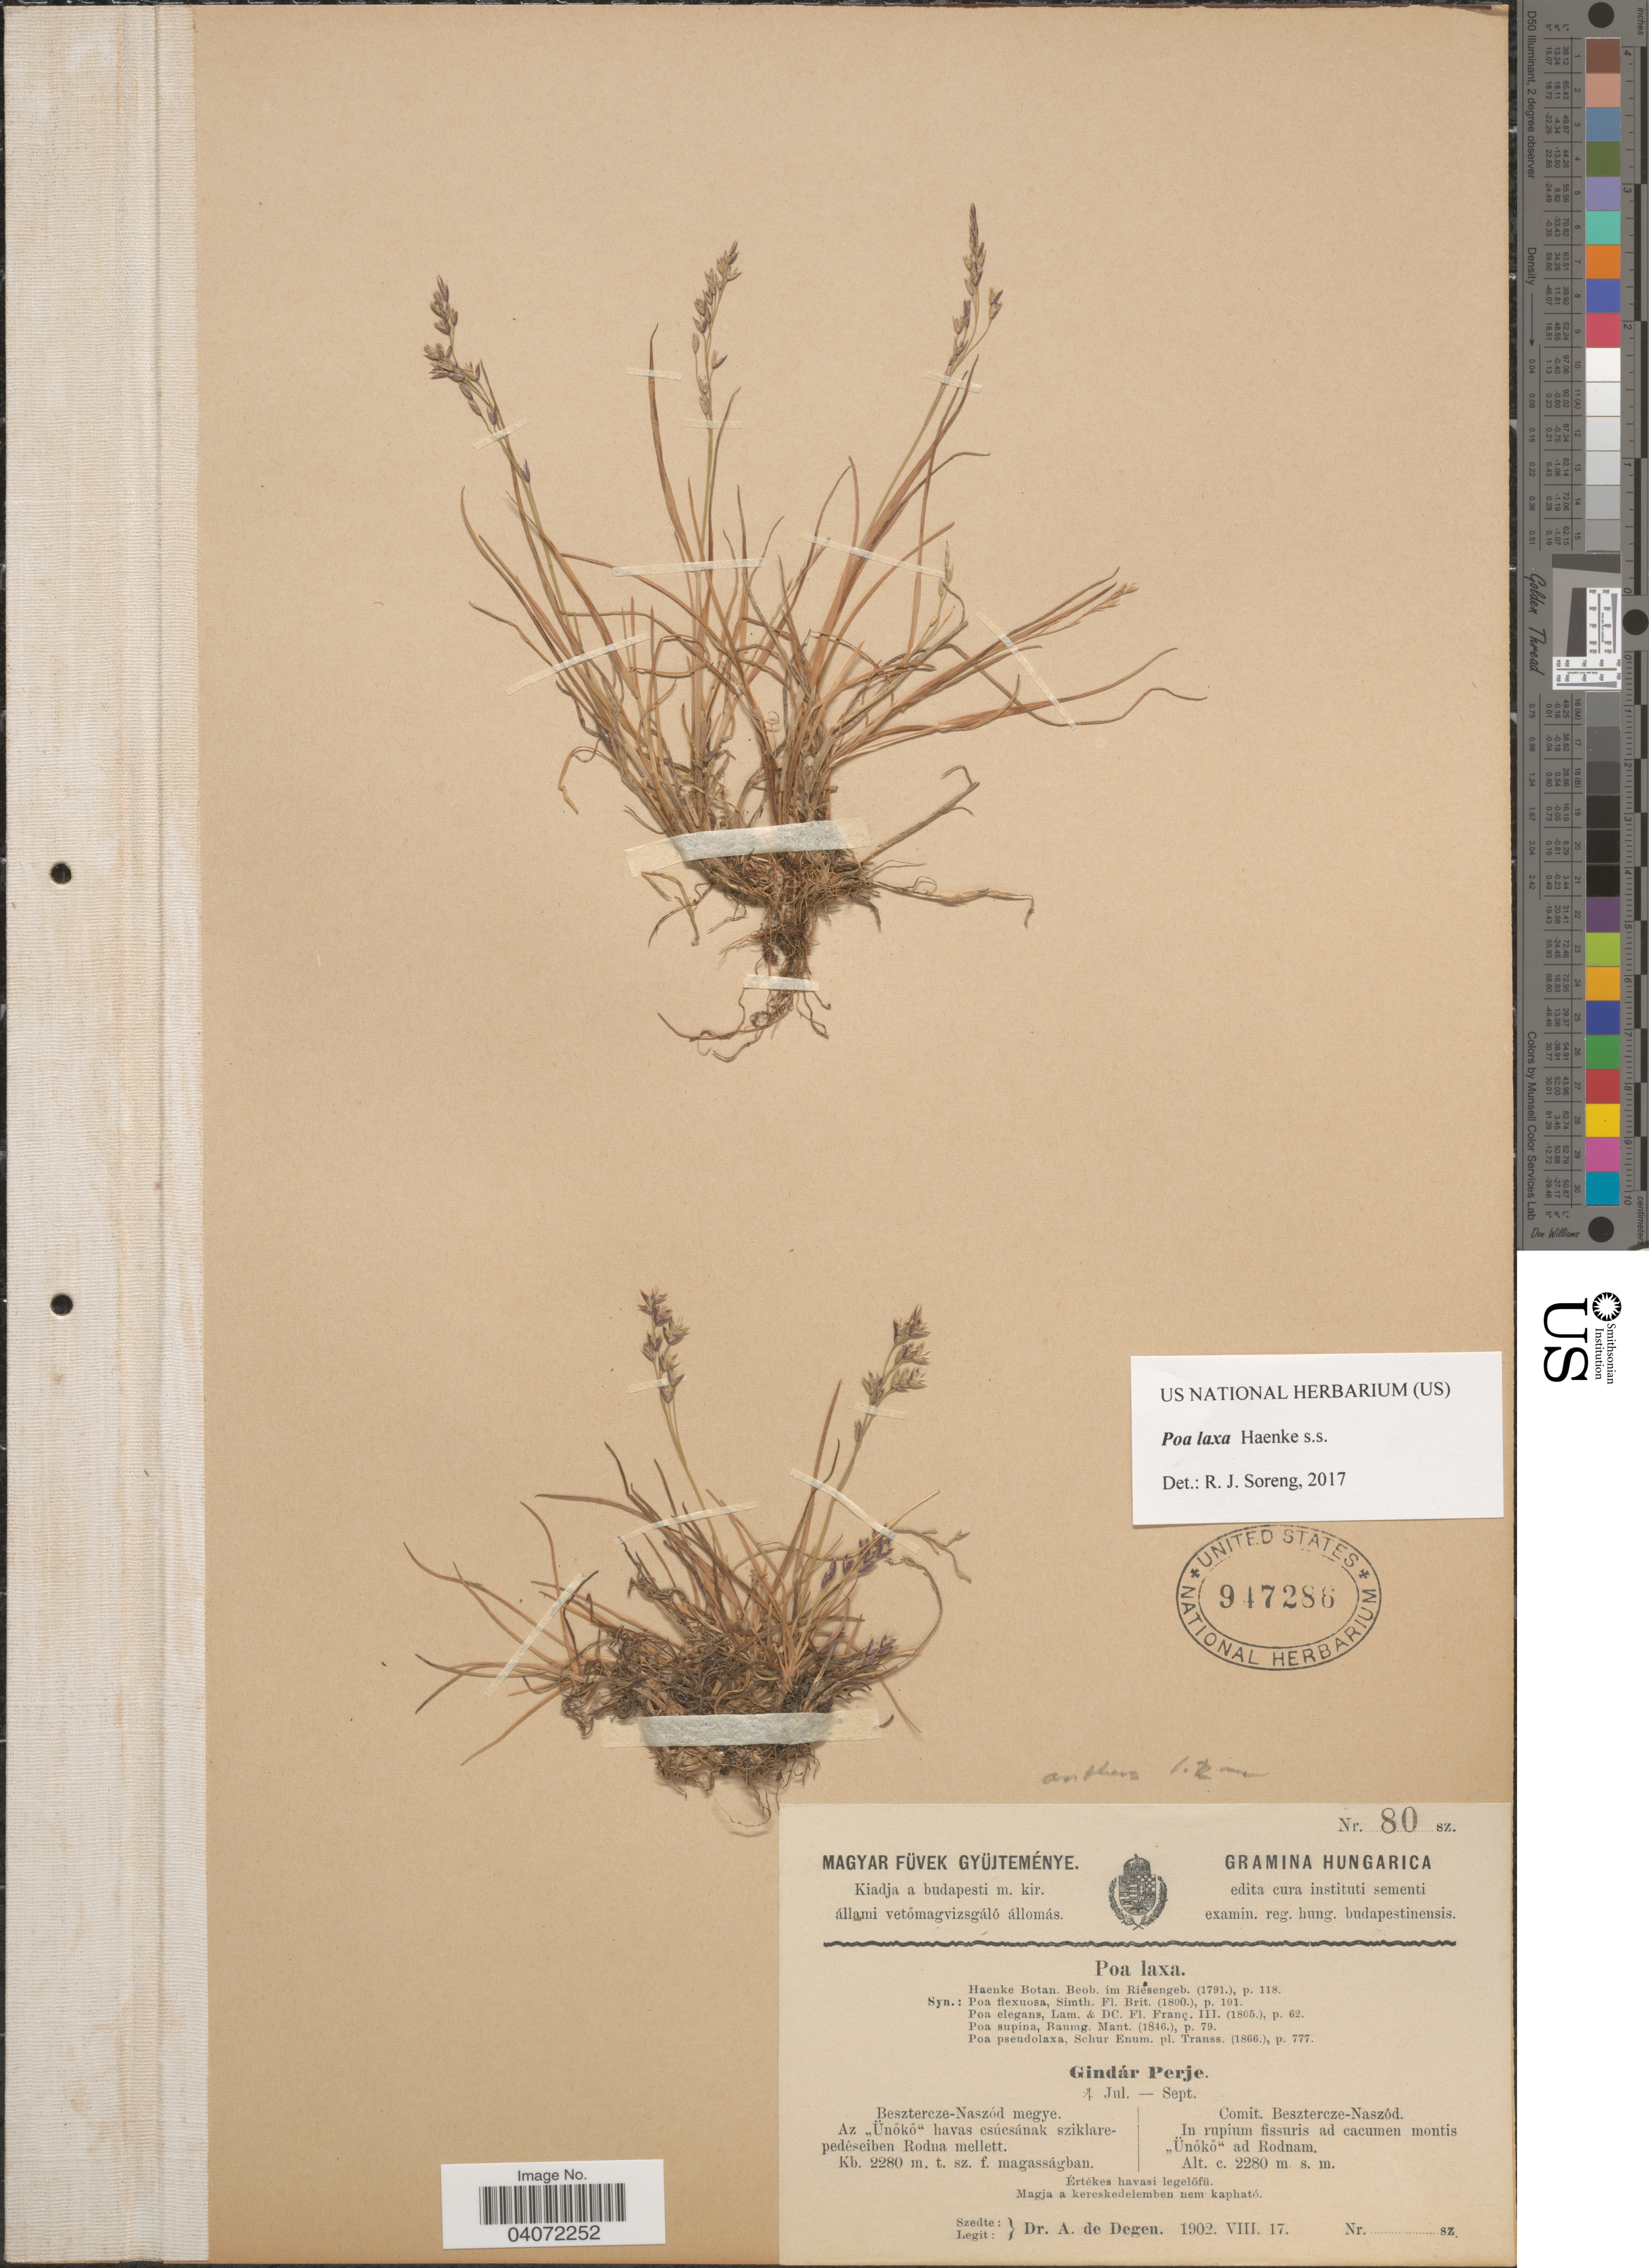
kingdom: Plantae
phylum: Tracheophyta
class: Liliopsida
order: Poales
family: Poaceae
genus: Poa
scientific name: Poa laxa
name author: Haenke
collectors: A. Degen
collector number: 80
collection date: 1902-08-17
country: Hungary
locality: Comit. Besztercze-Naszód. In rupium fissuris ad cacumen montis "Űnökö" ad Rodnam.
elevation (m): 2280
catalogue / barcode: US 947286